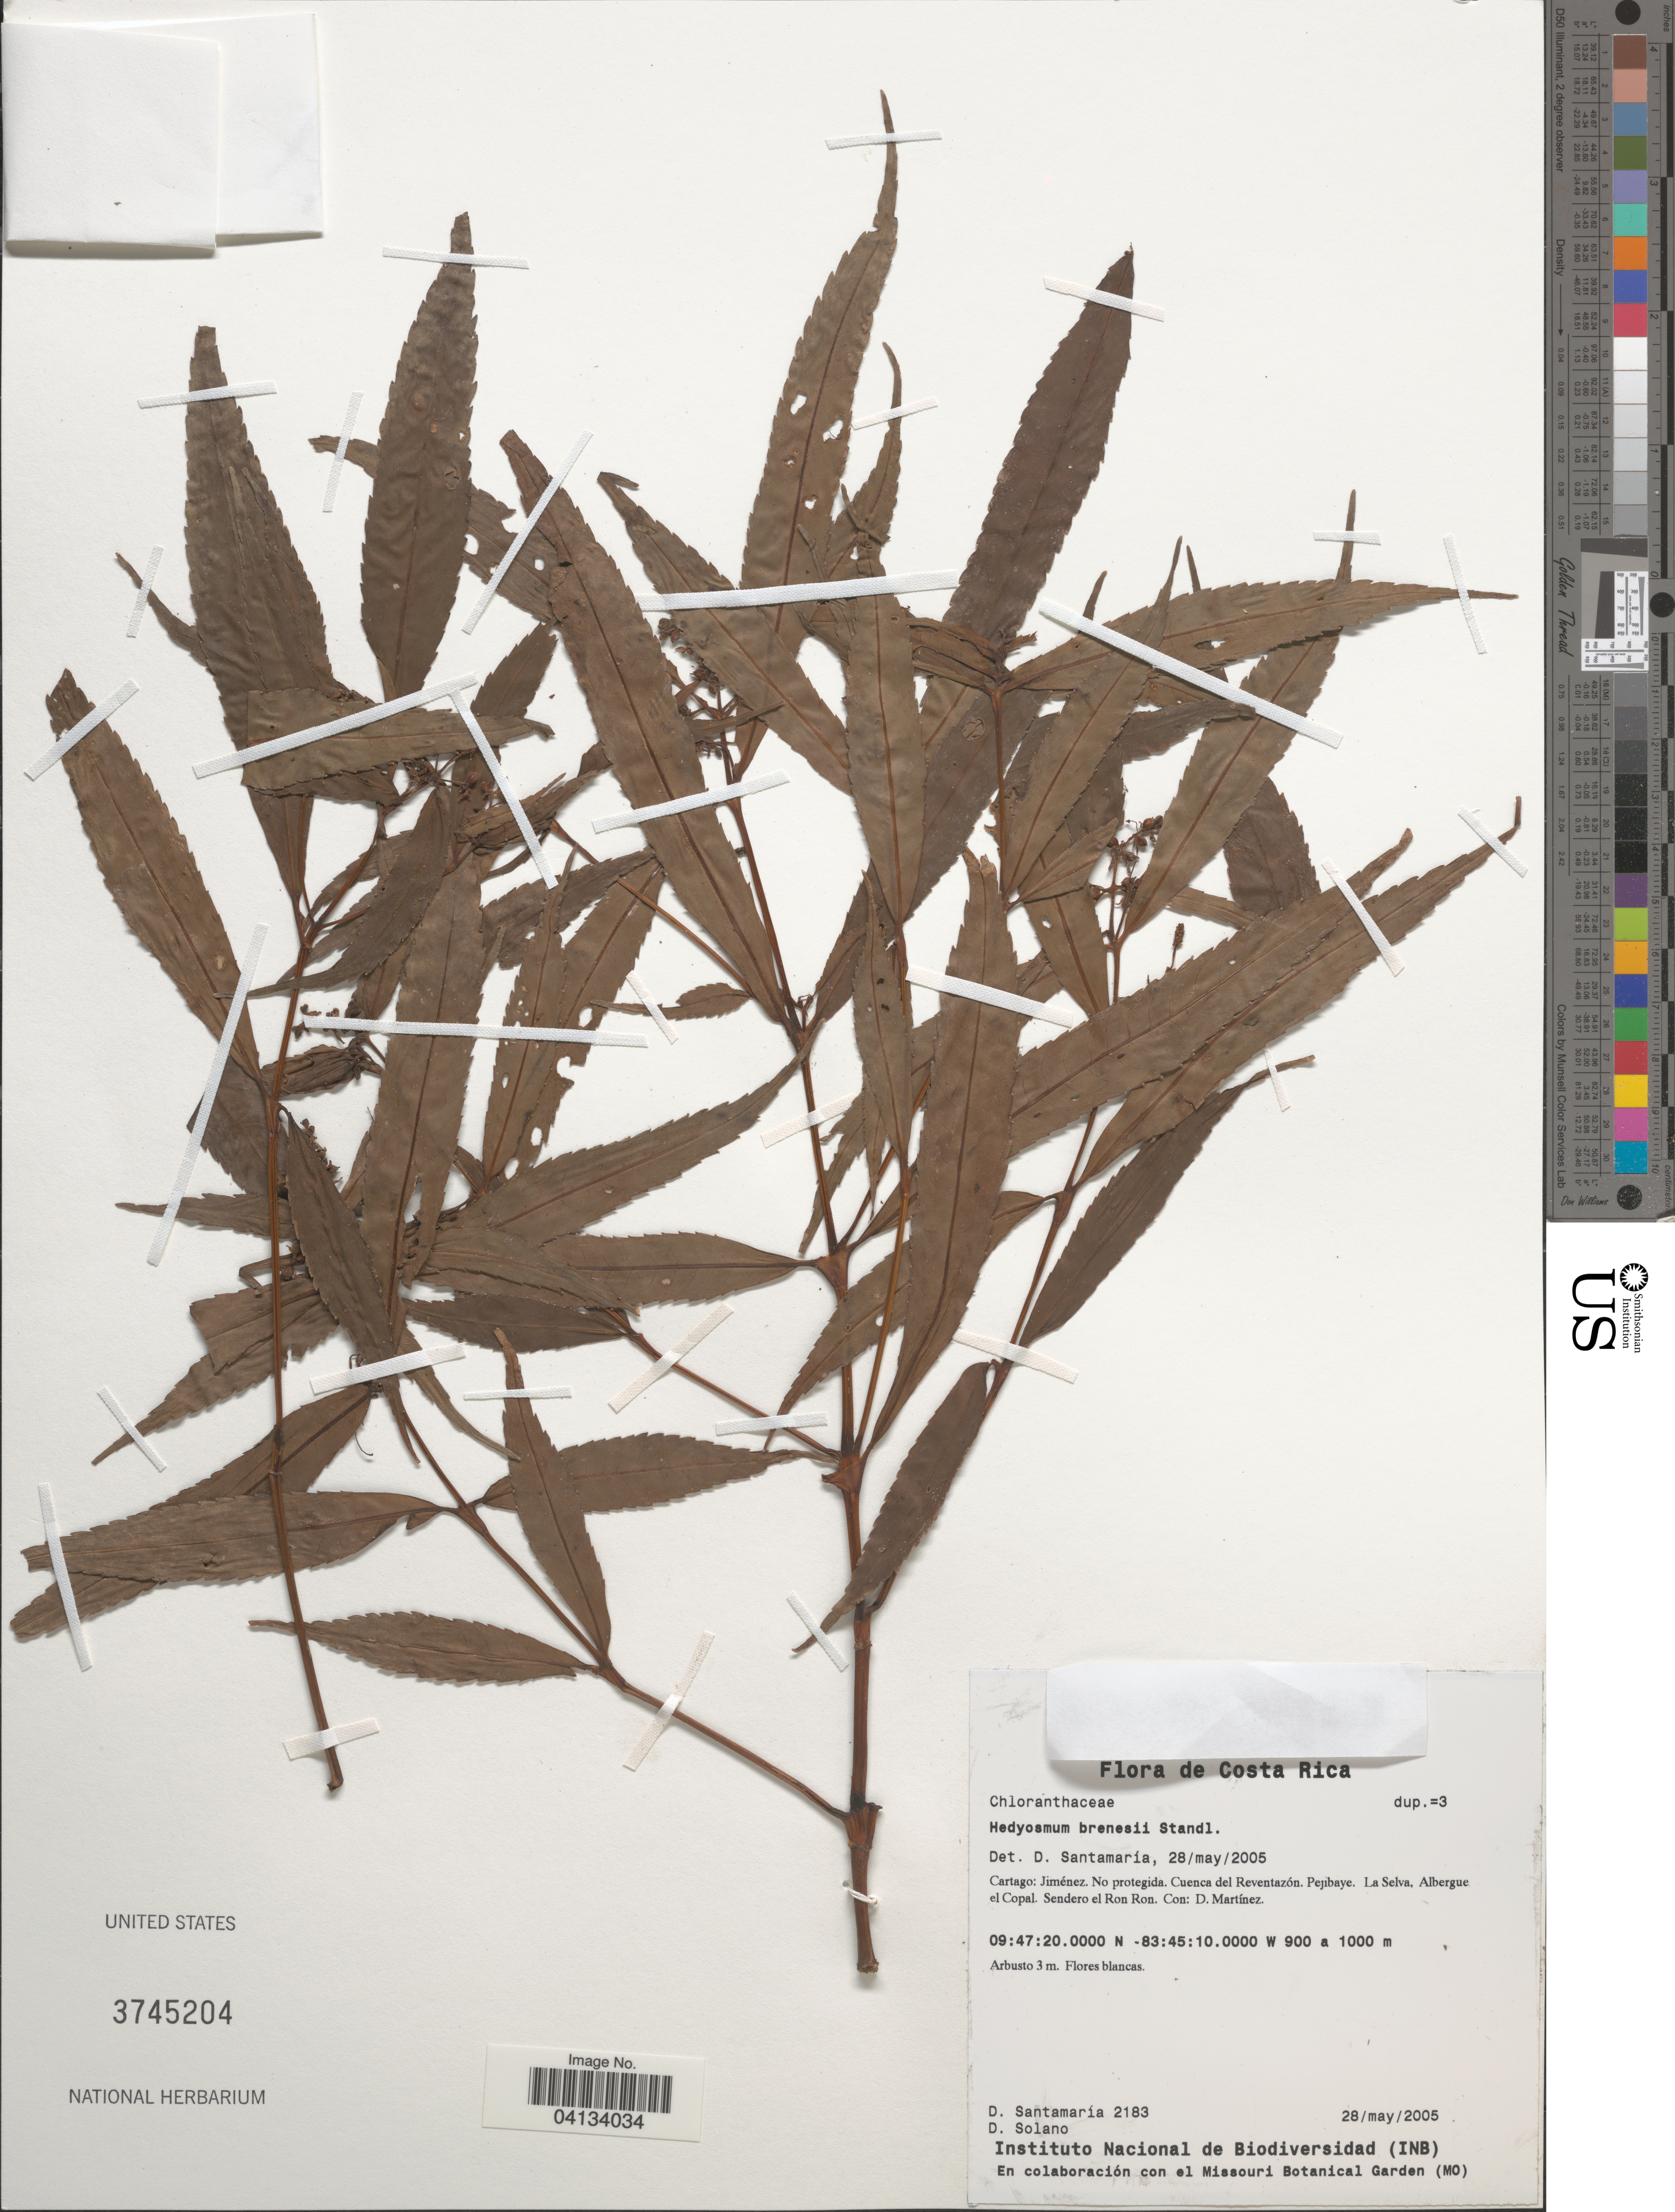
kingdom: Plantae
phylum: Tracheophyta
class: Magnoliopsida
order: Chloranthales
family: Chloranthaceae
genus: Hedyosmum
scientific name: Hedyosmum brenesii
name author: Standl.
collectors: D. Santamaria, D. Solano & D. Martínez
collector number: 2183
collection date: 2005-05-28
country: Costa Rica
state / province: Cartago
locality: Jiménez. Cuenca del Reventazón. Pejibaye. La Selva, Albergue el Copal. Sendero el Ron Ron.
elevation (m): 900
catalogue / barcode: US 3745204